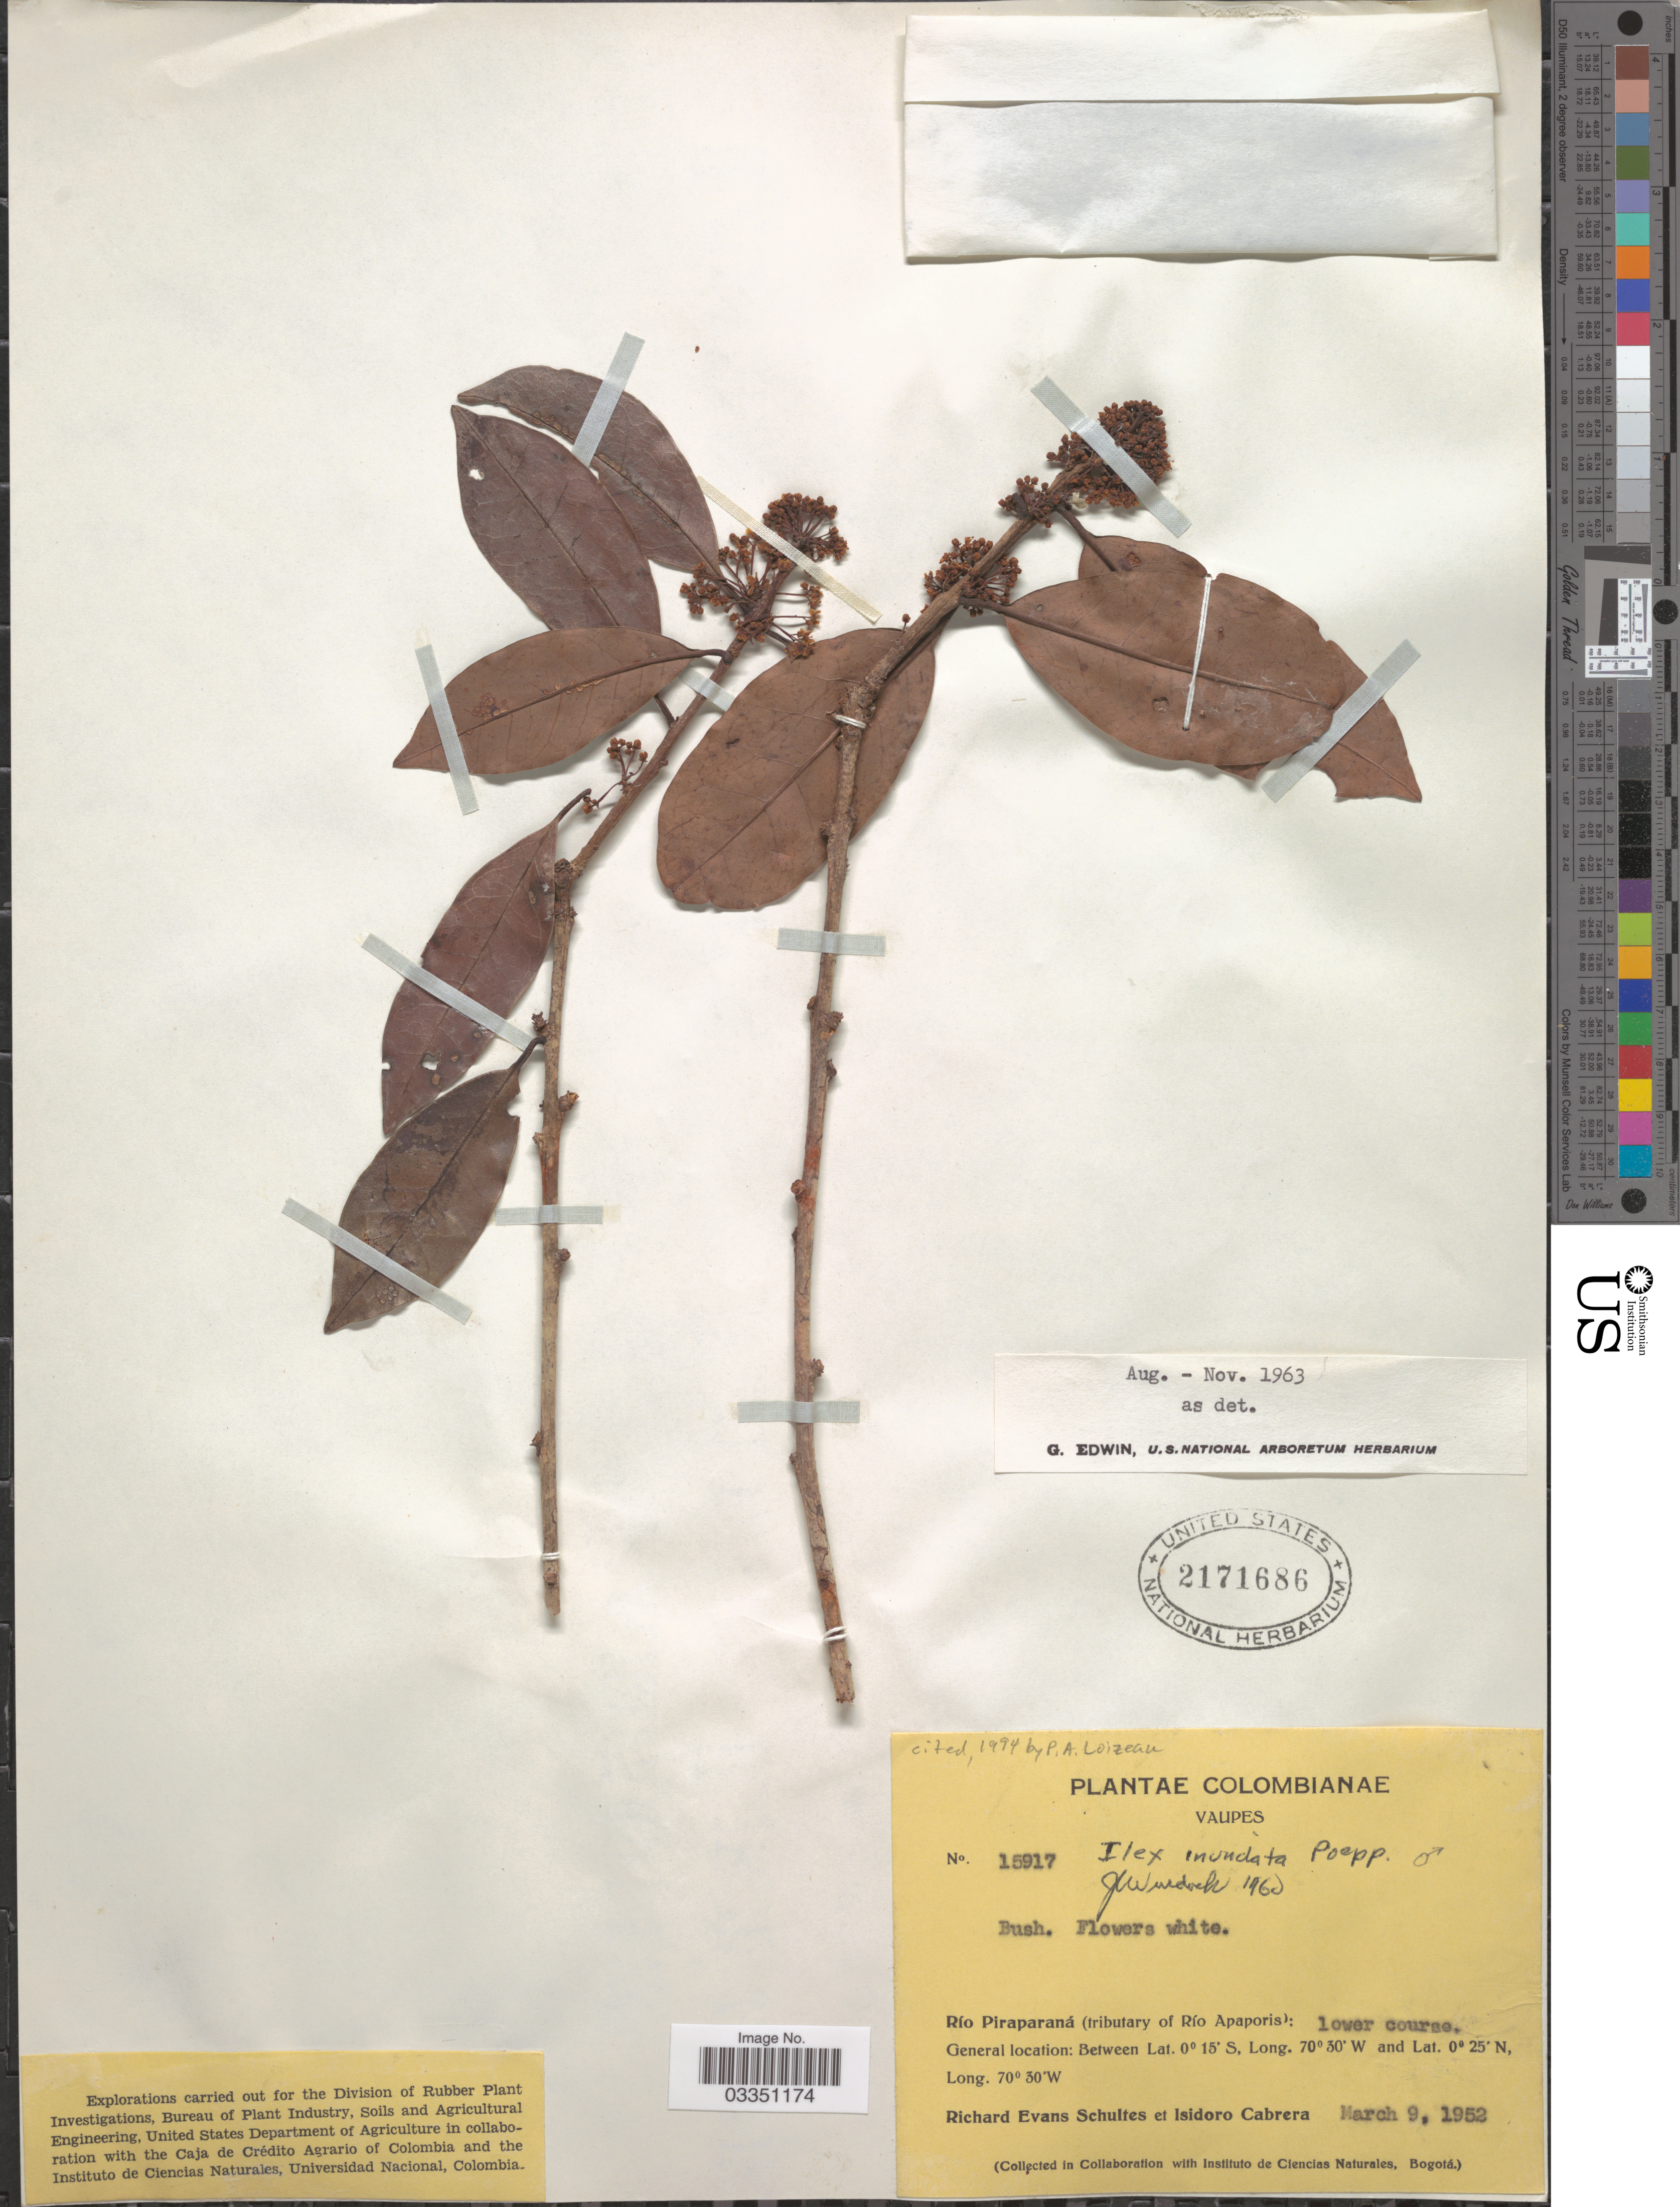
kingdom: Plantae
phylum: Tracheophyta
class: Magnoliopsida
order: Aquifoliales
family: Aquifoliaceae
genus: Ilex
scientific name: Ilex inundata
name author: Poepp. ex Reissek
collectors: R. E. Schultes & I. Cabrera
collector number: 15917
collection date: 1952-03-09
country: Colombia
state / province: Vaupés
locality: Río Piraparaná (tributary of Río Apaporis): lower course.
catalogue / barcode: US 2171686